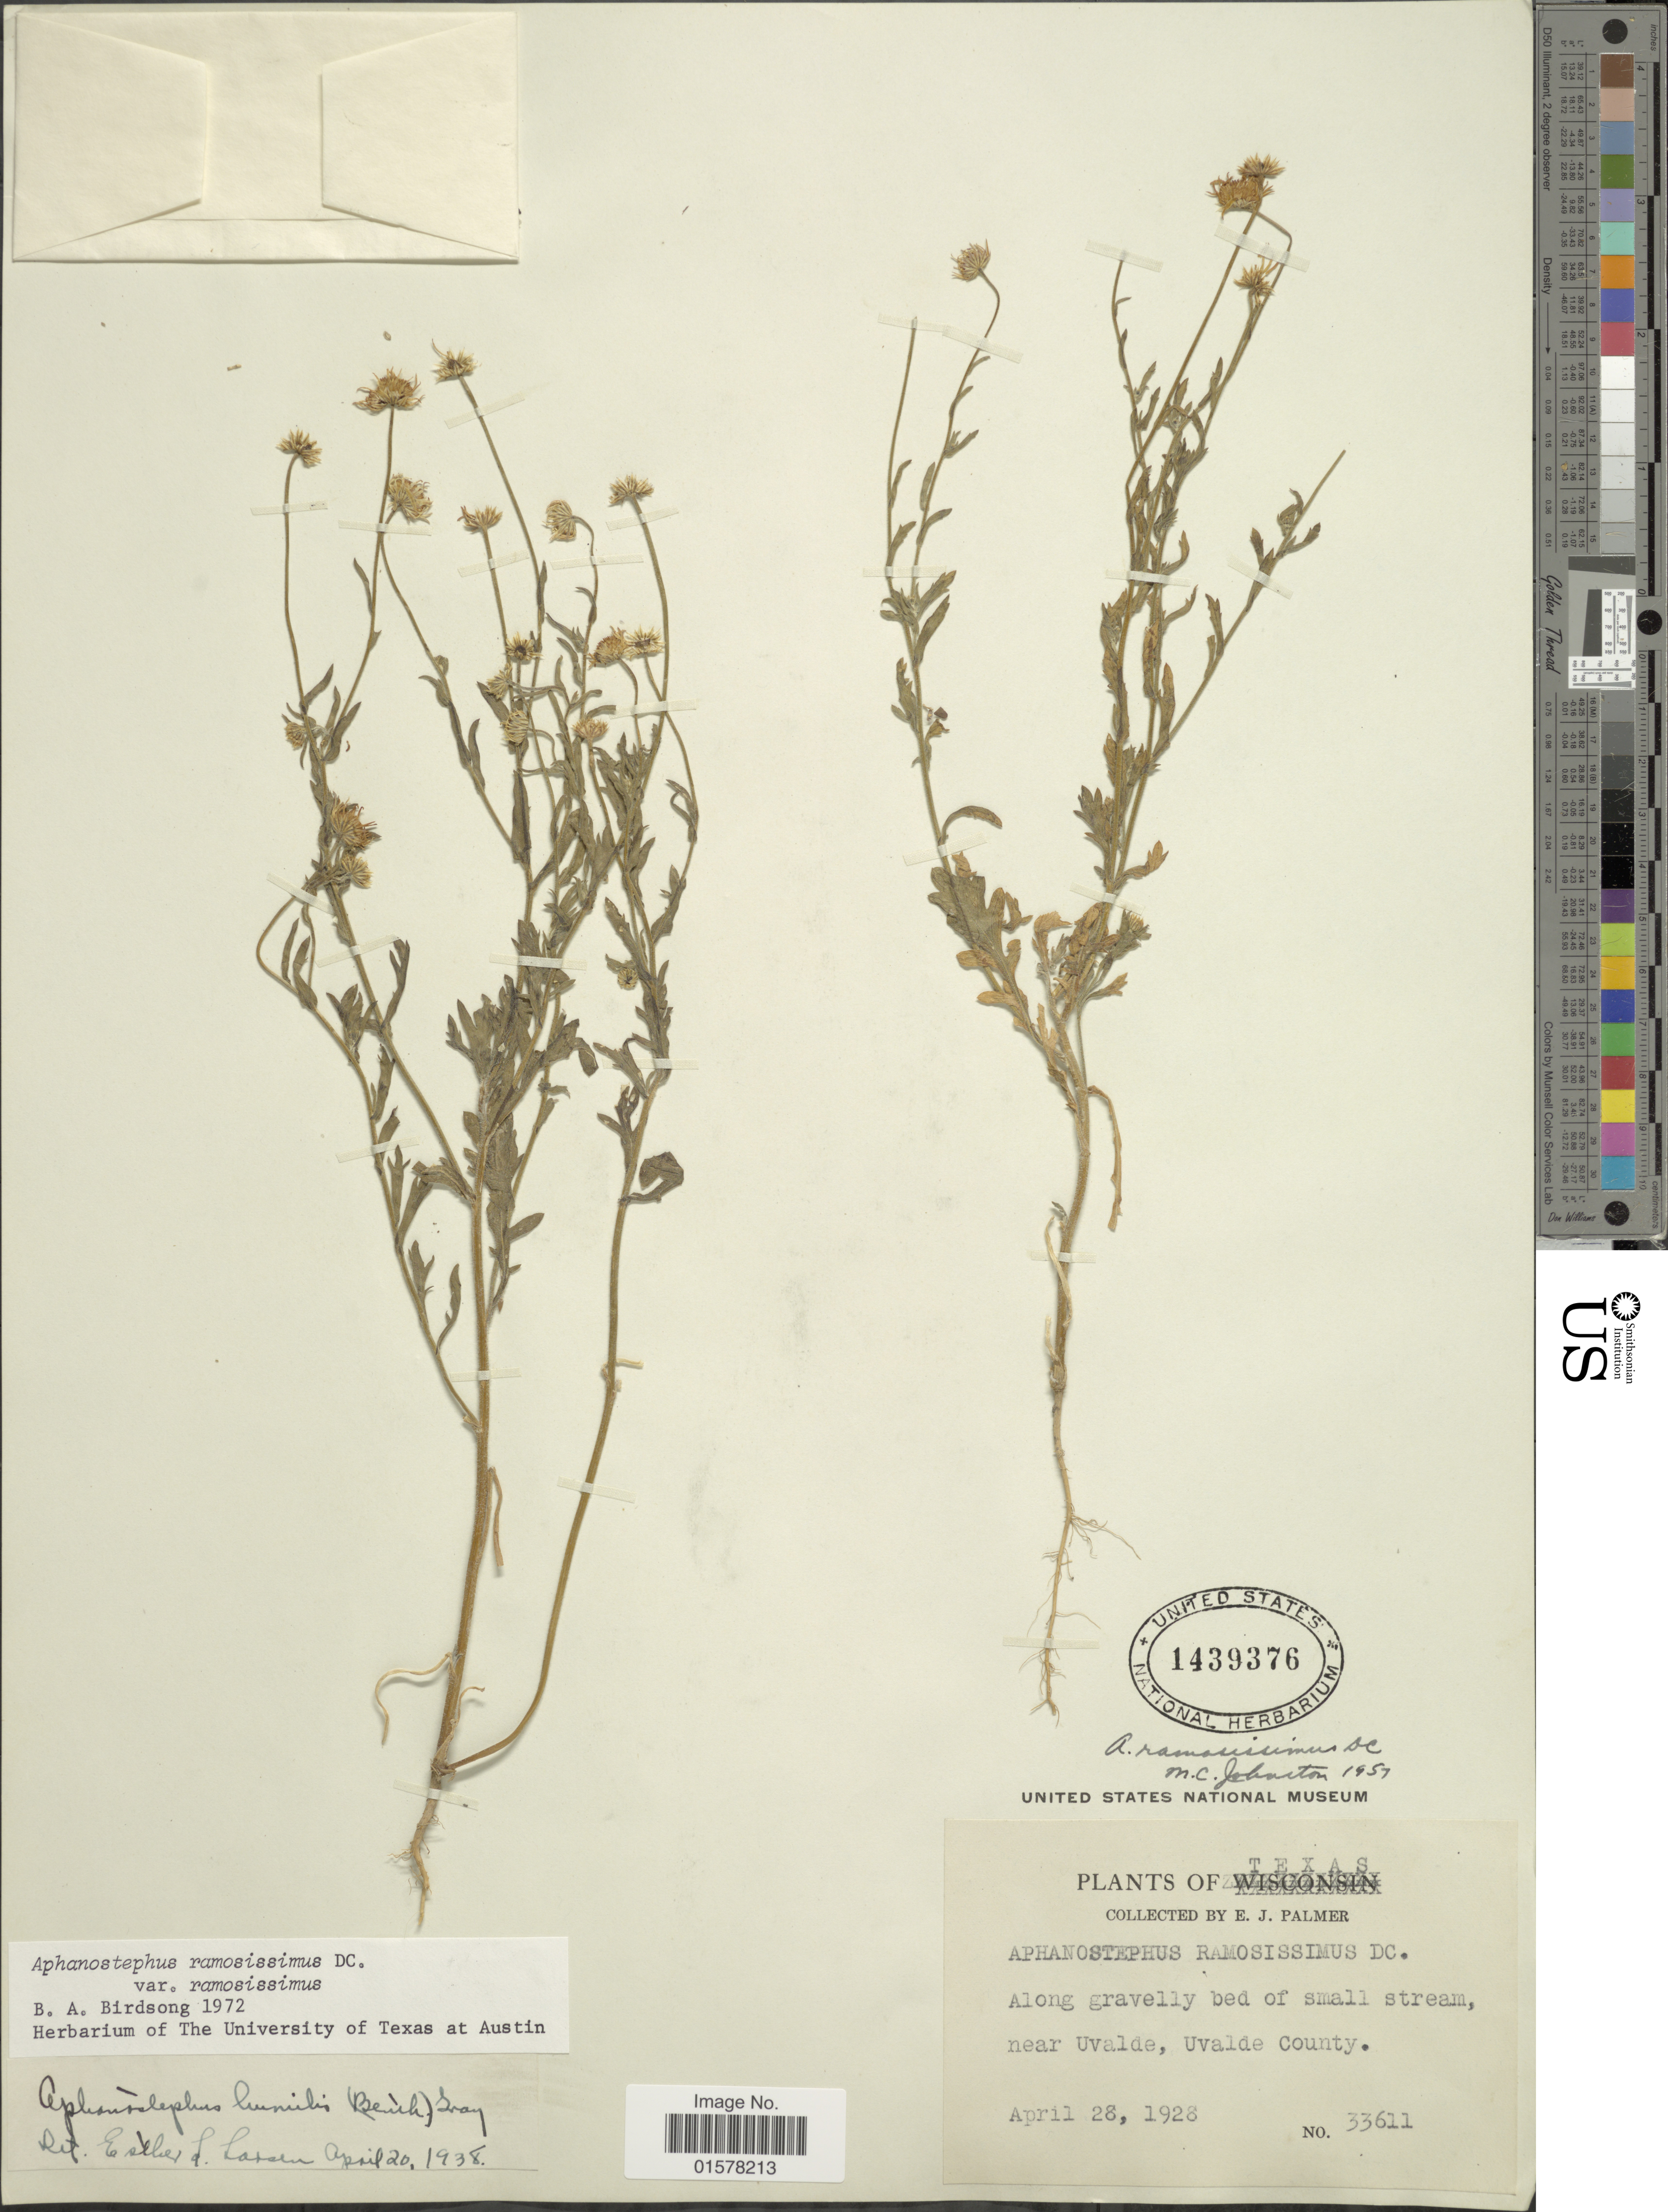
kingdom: Plantae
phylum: Tracheophyta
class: Magnoliopsida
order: Asterales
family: Asteraceae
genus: Aphanostephus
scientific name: Aphanostephus ramosissimus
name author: DC.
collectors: E. J. Palmer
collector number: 33611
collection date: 1928-04-28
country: United States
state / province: Texas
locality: Along gravelly bed of small stream, near Uvalde, Uvalde County. Texas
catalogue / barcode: US 1439376